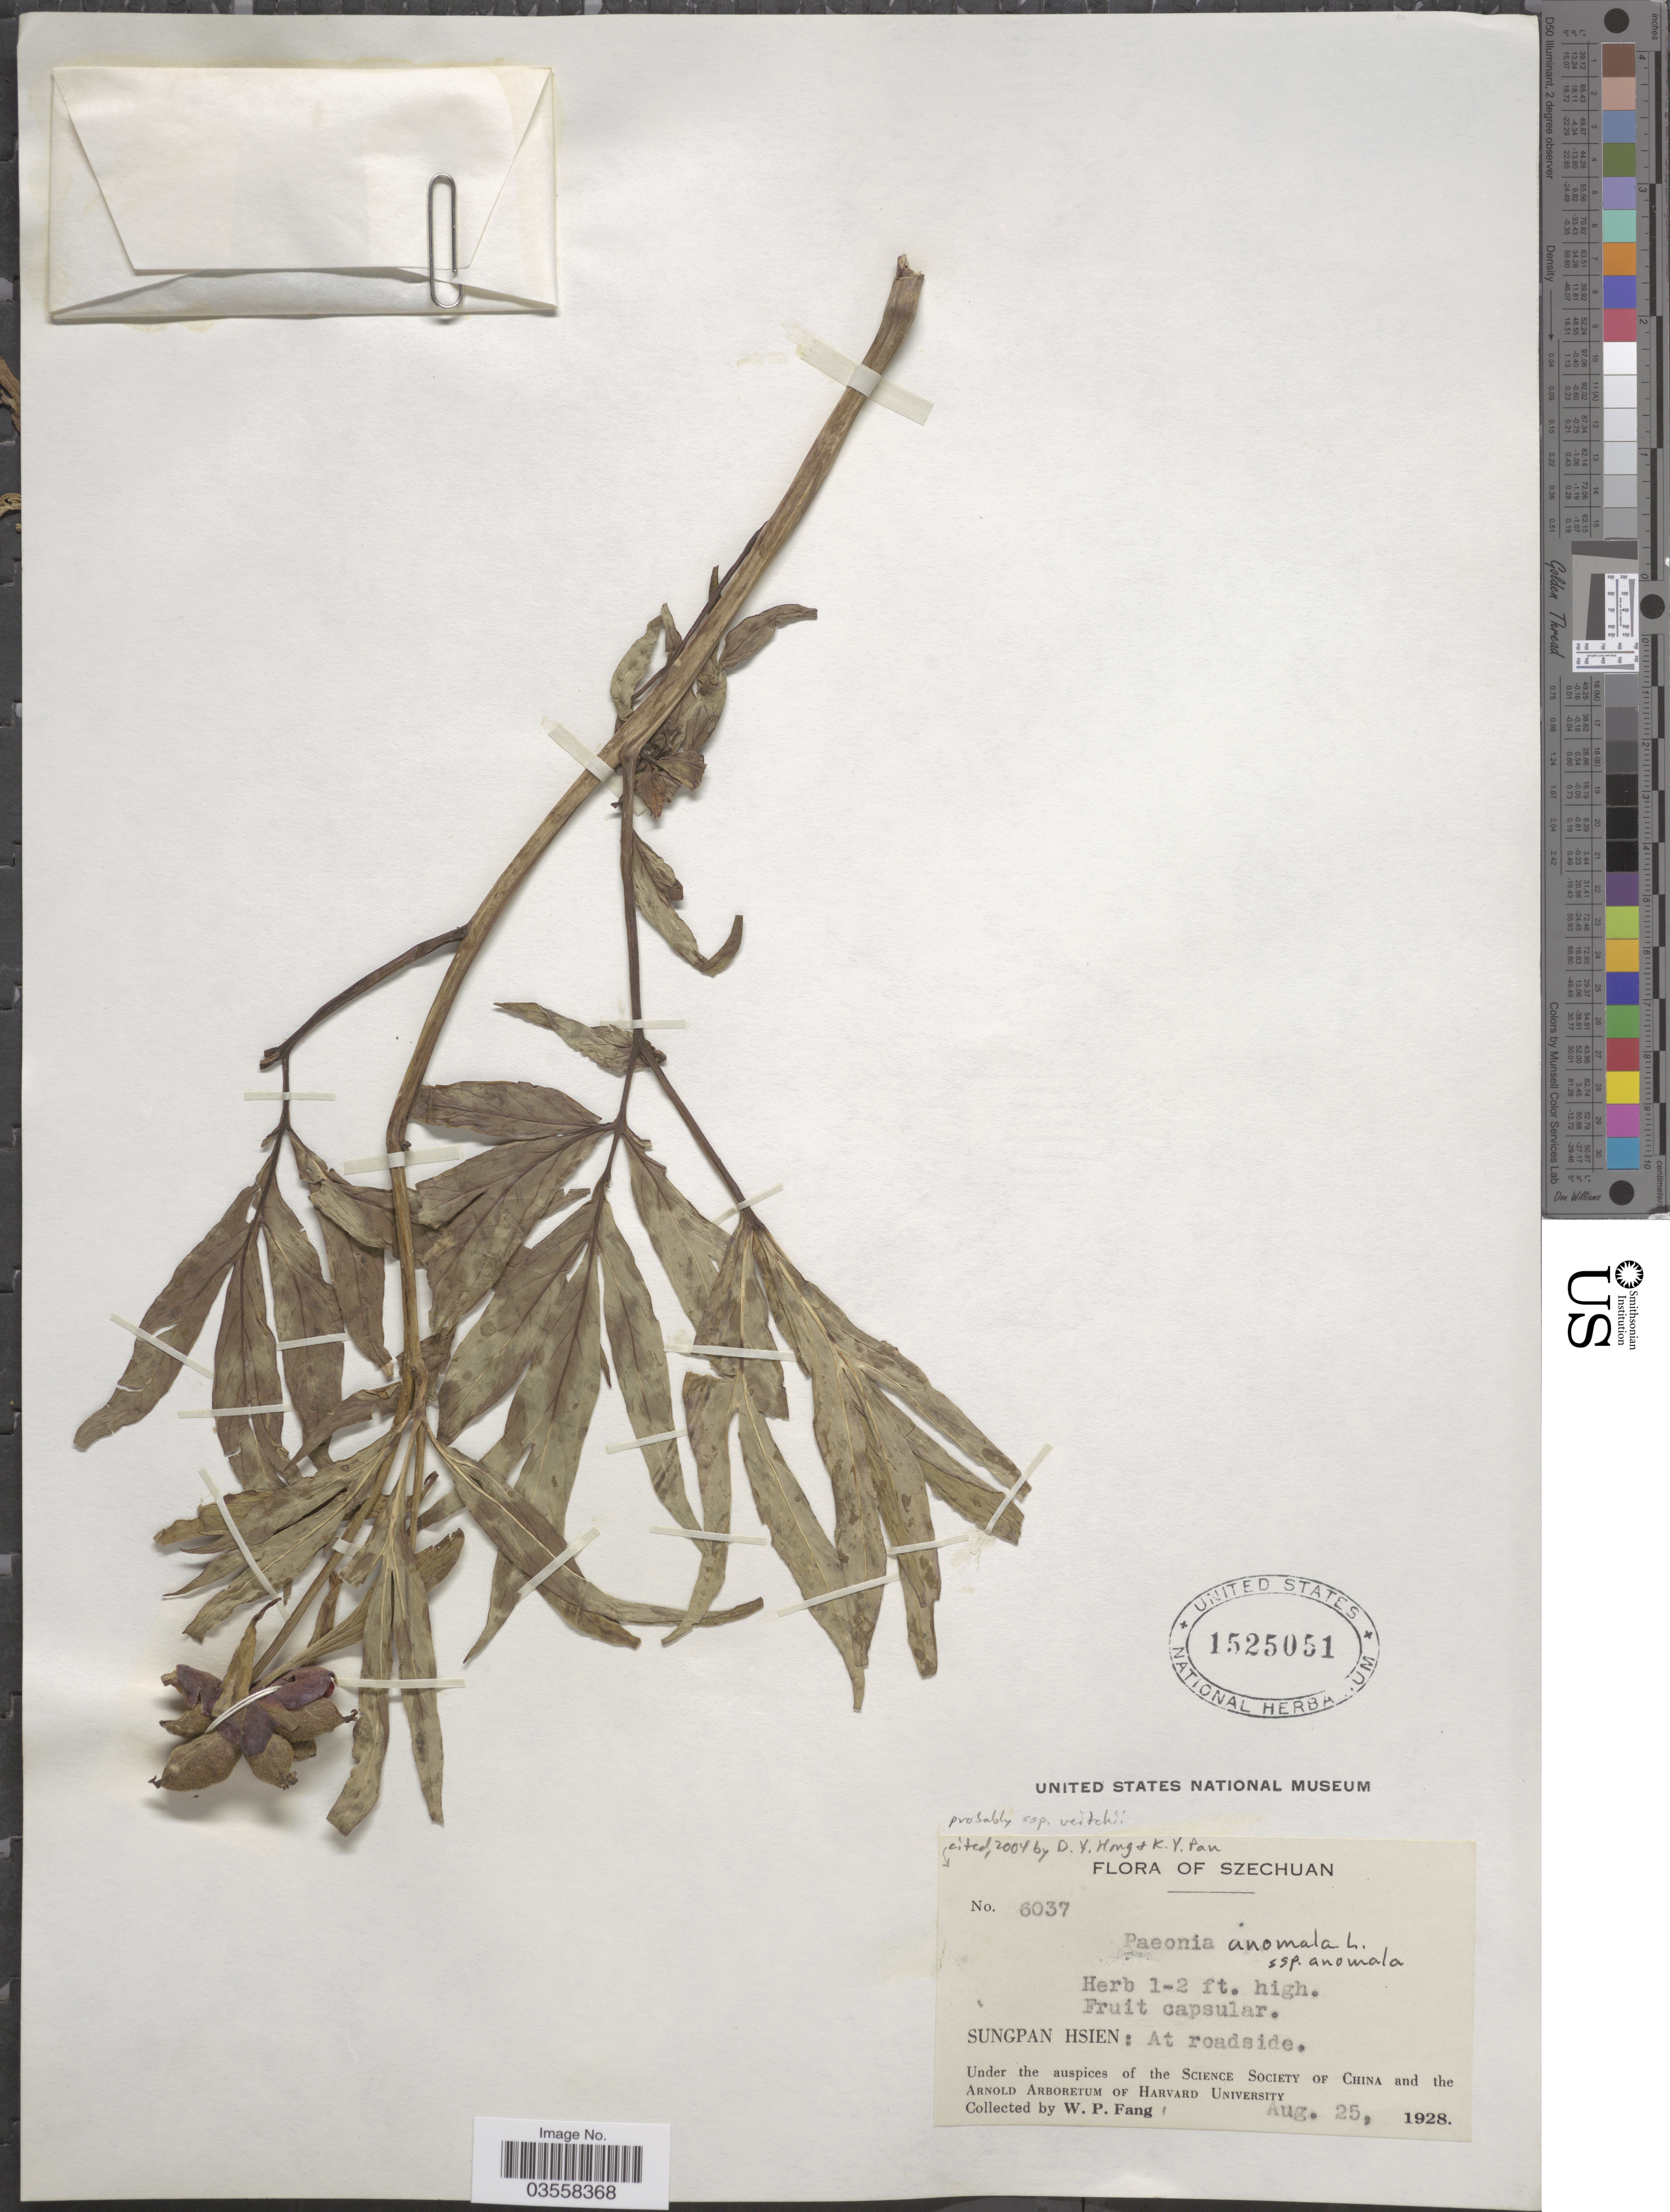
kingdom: Plantae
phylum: Tracheophyta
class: Magnoliopsida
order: Saxifragales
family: Paeoniaceae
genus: Paeonia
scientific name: Paeonia anomala subsp. veitchii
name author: (Lynch) D.Y. Hong & K.Y. Pan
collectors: W. P. Fang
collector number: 6037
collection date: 1928-08-25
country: China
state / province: Sichuan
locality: Sungpan Hsien: At roadside.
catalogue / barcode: US 1525051